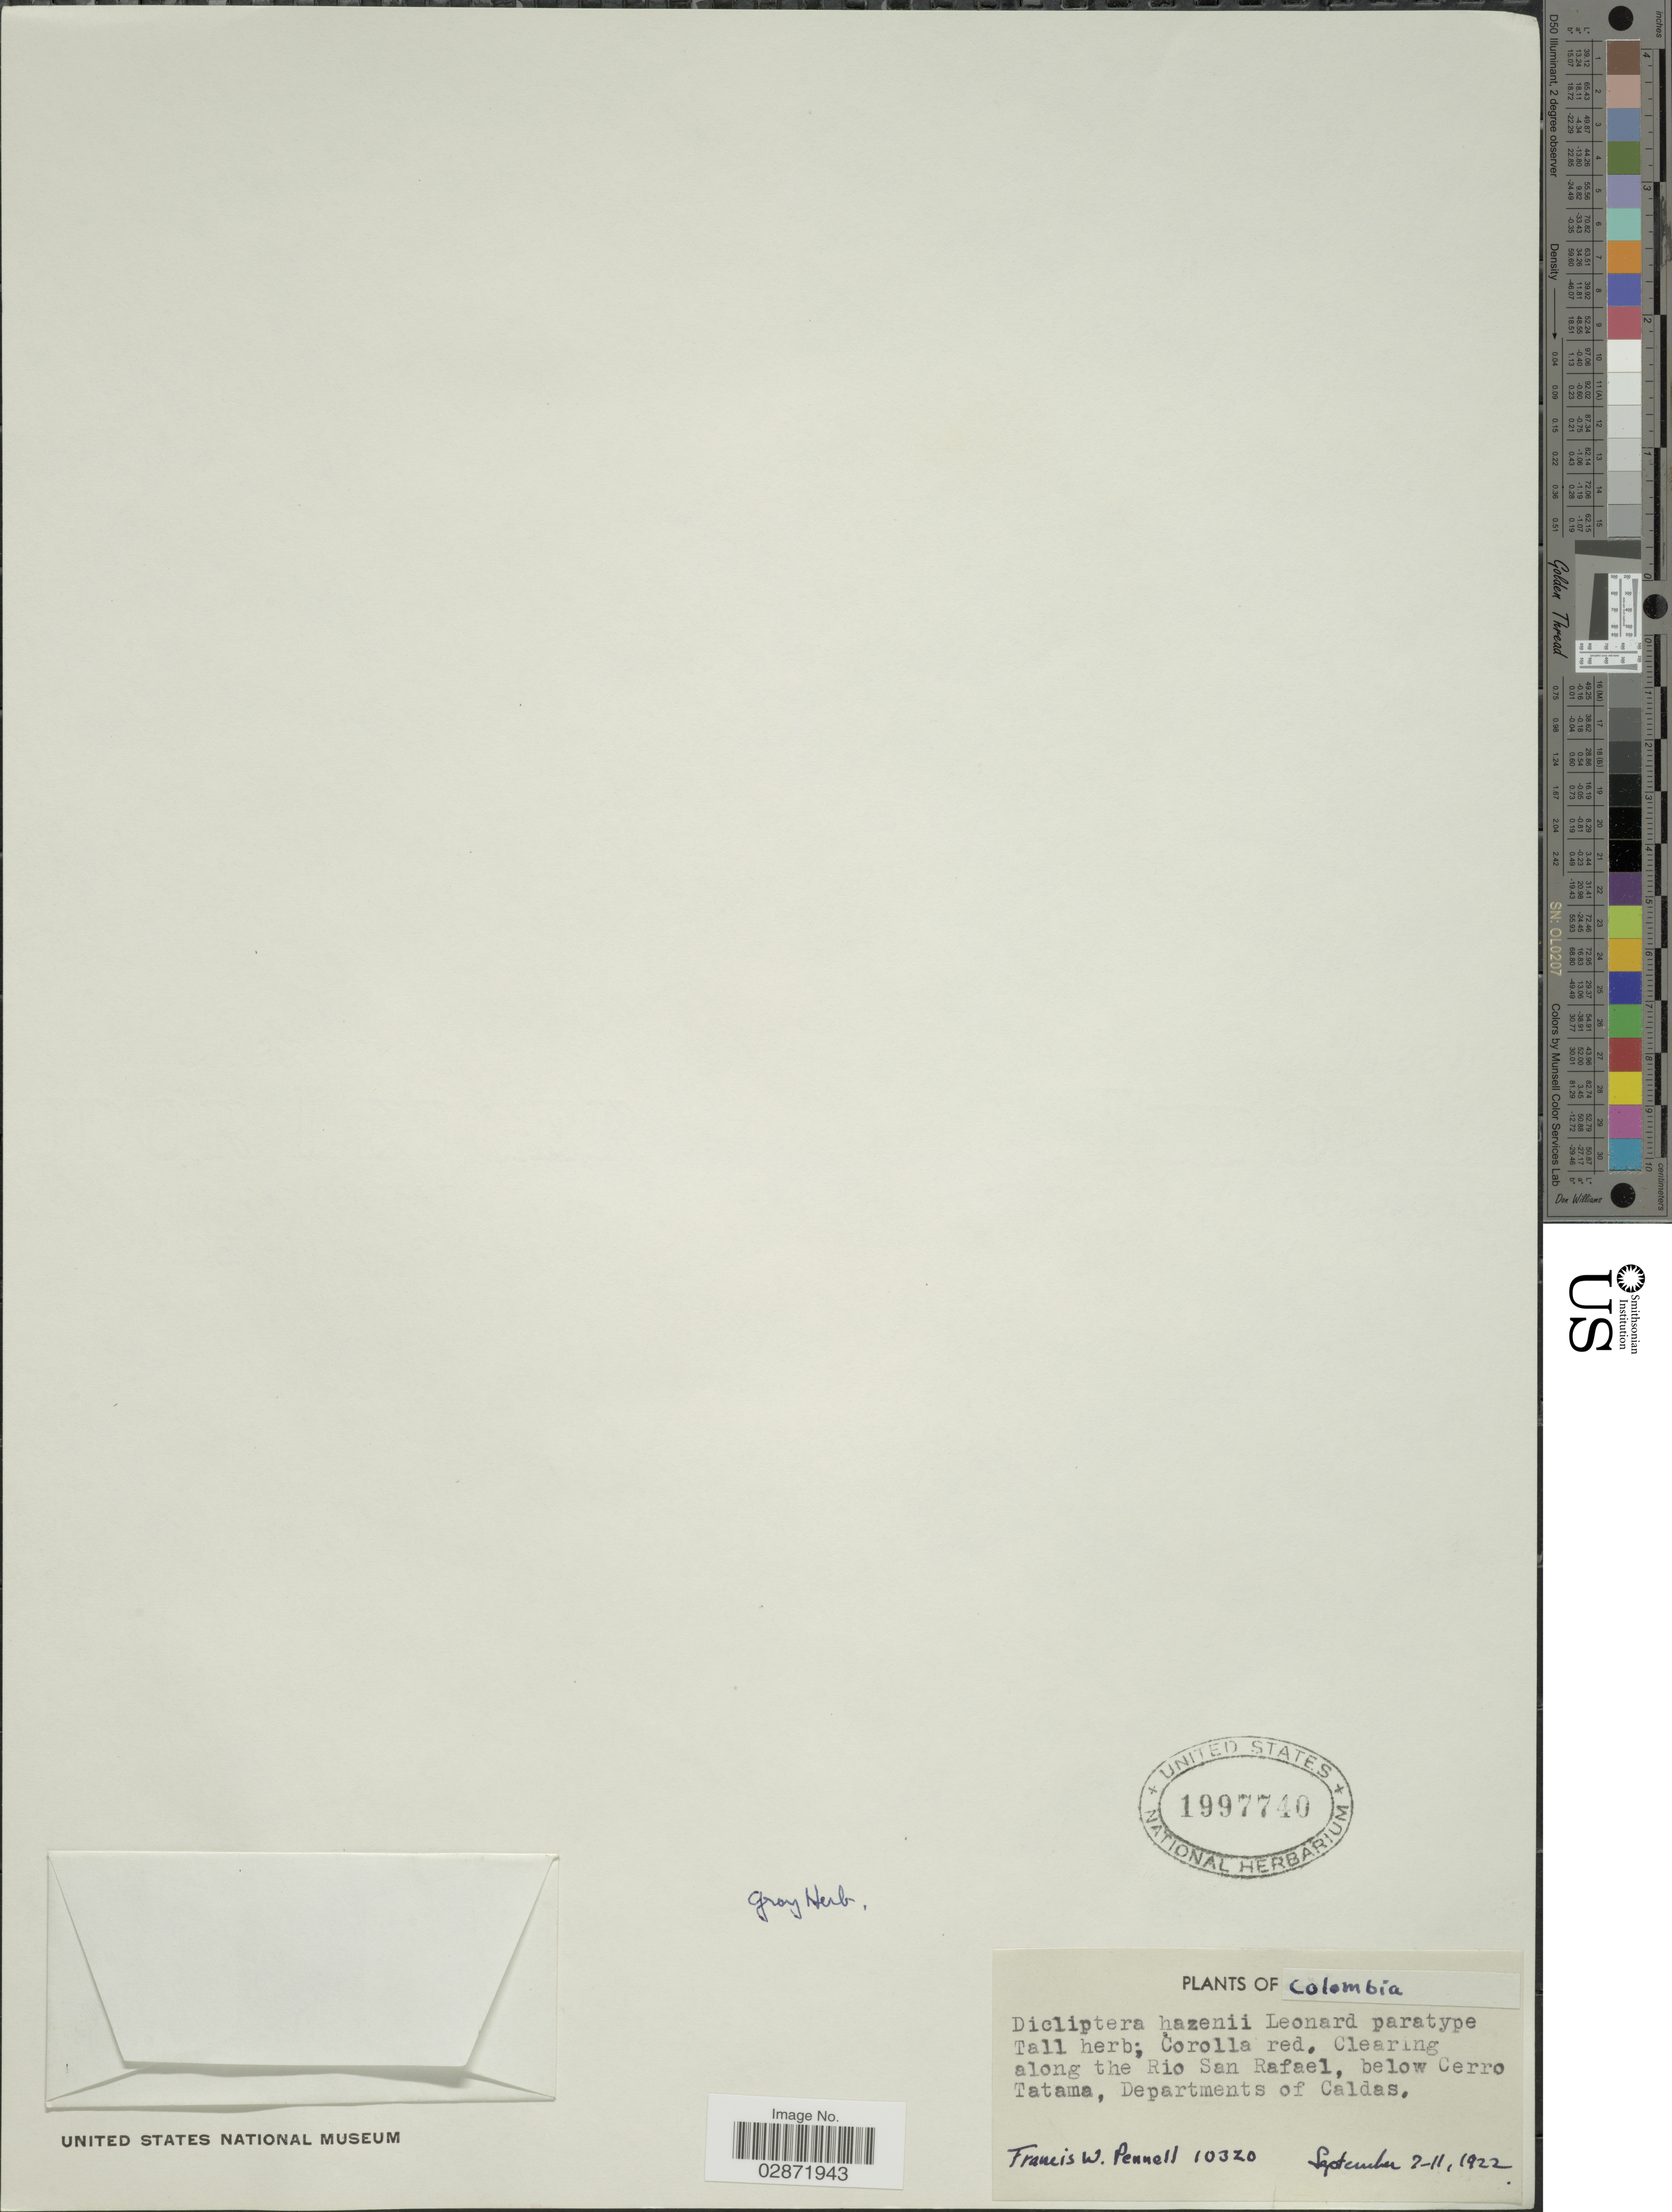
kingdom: Plantae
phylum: Tracheophyta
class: Magnoliopsida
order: Lamiales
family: Acanthaceae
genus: Dicliptera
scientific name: Dicliptera hazenii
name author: Leonard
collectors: F. W. Pennell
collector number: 10320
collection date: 1922-09-07/1922-09-11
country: Colombia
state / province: Caldas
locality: Clearing along the Rio San Rafael, below Cerro Tatama, Departments of Caldas.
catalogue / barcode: US 1997740